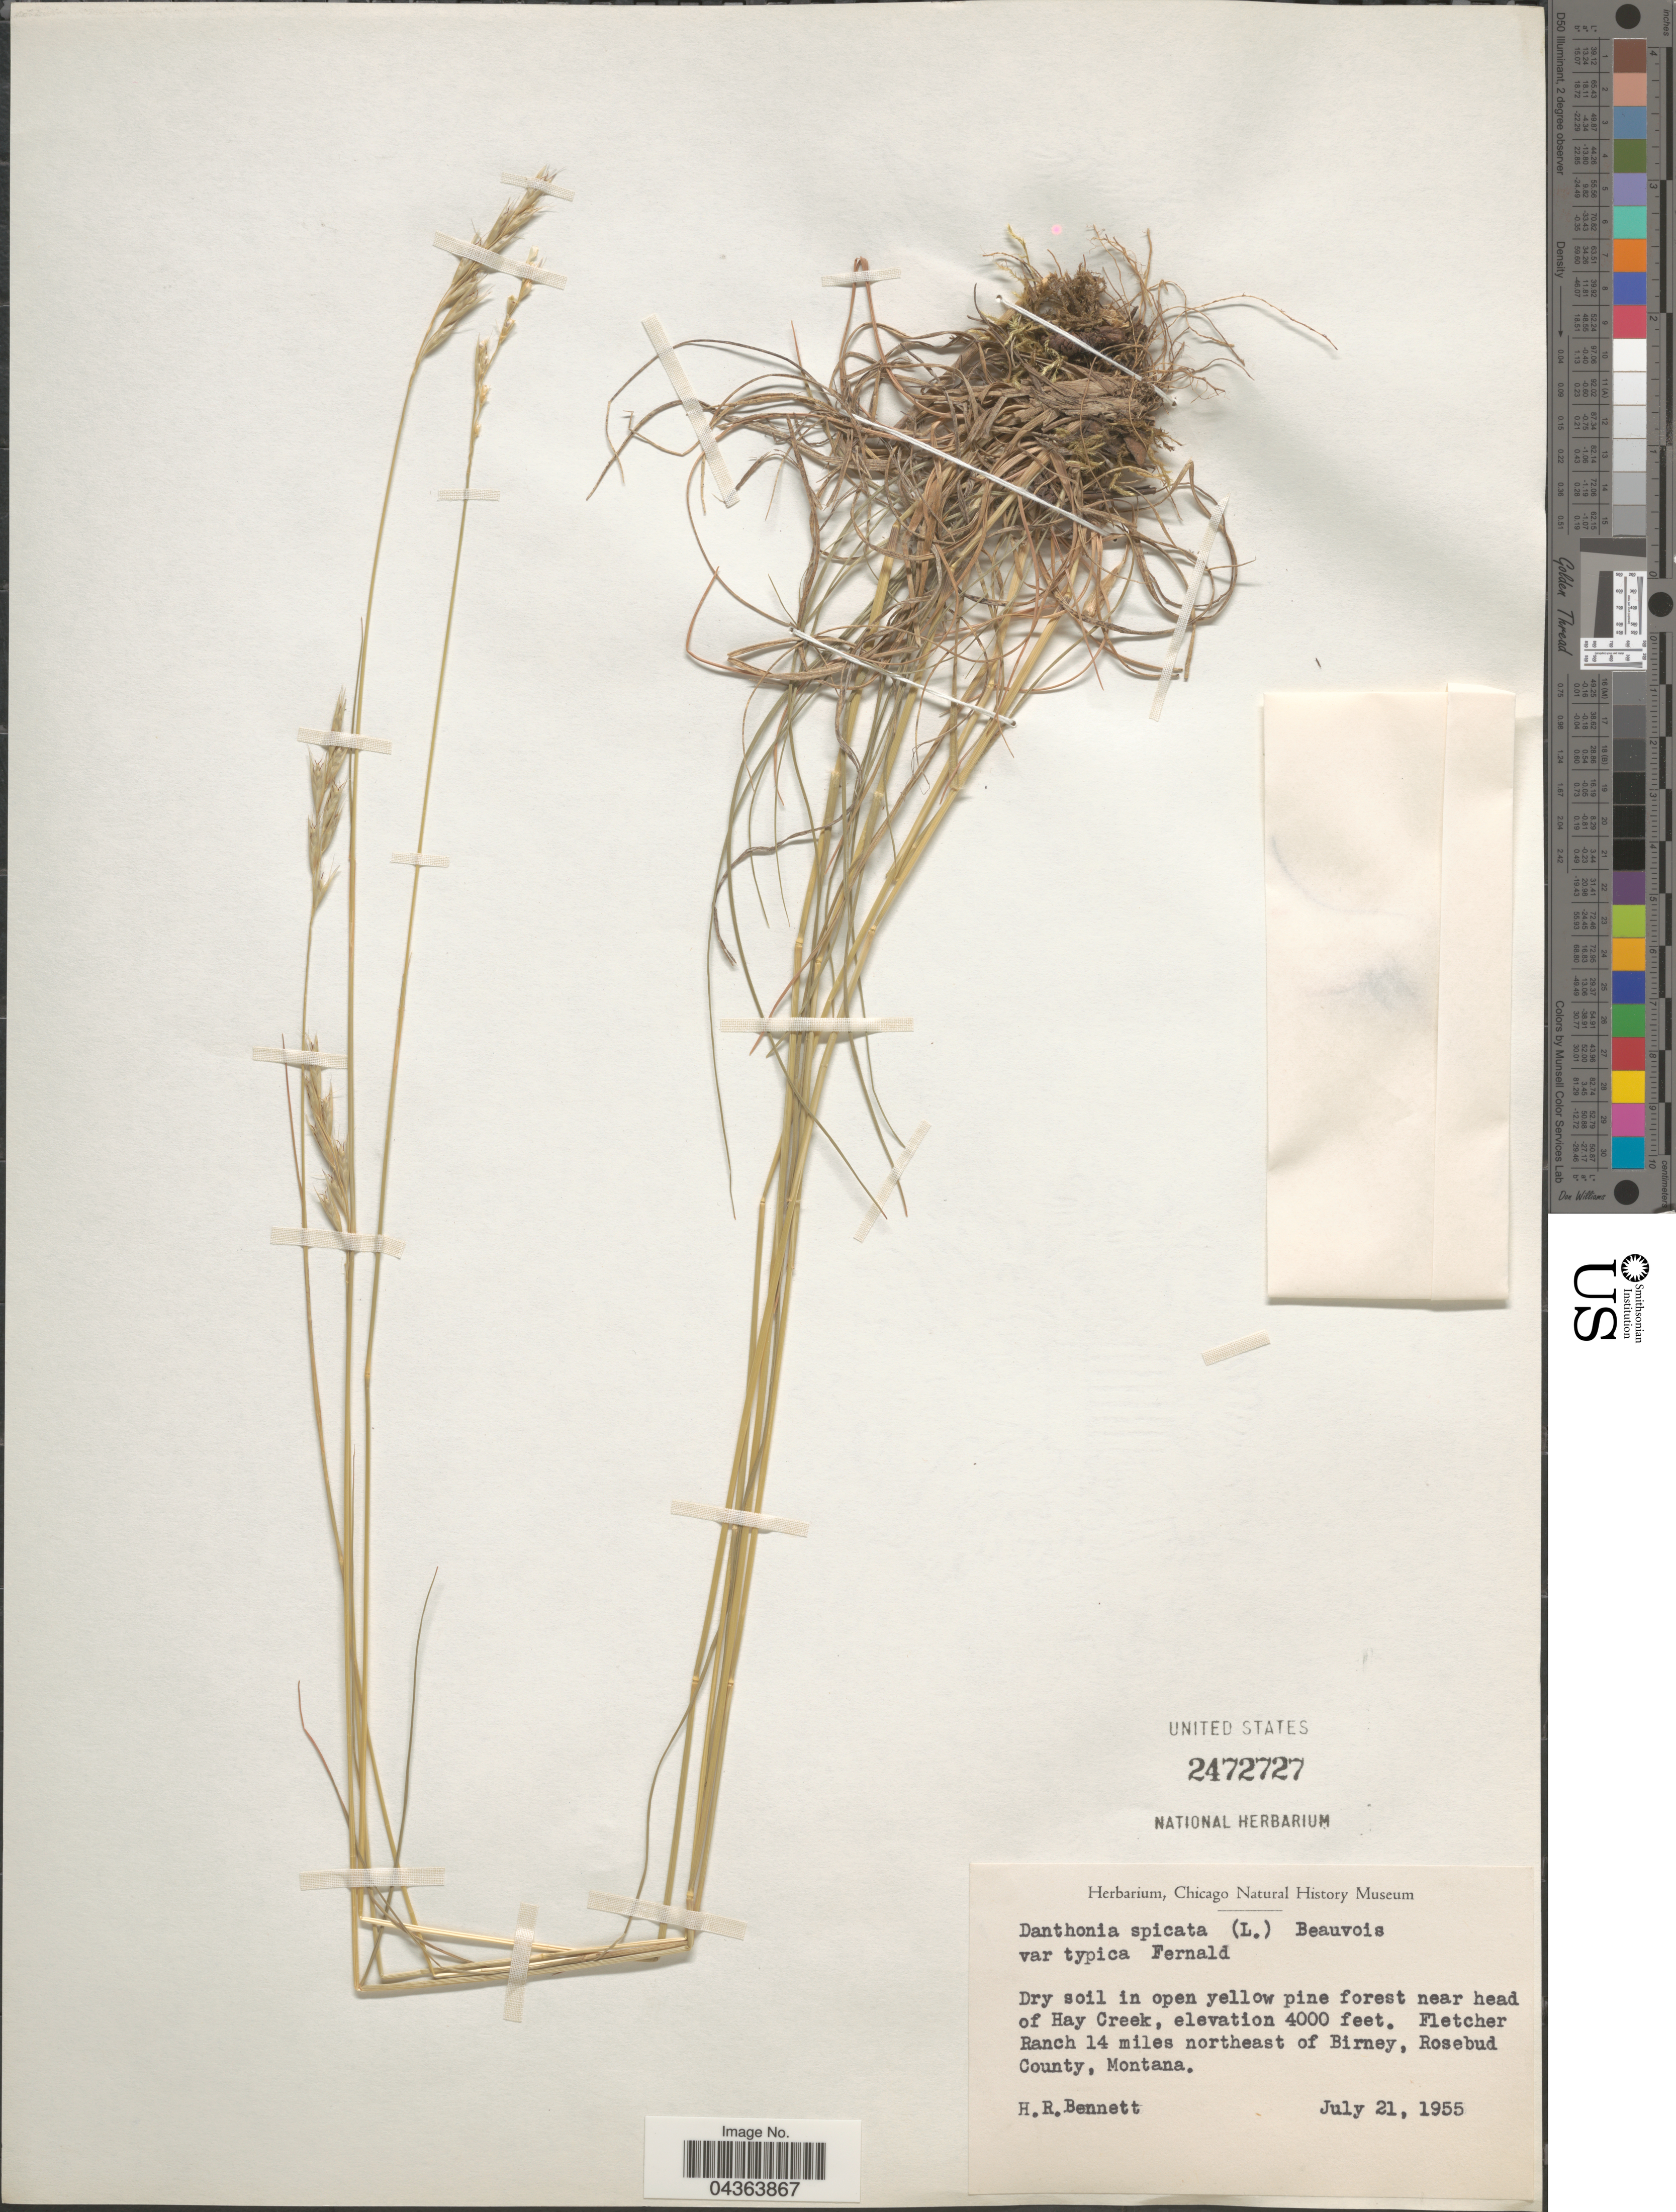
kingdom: Plantae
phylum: Tracheophyta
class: Liliopsida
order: Poales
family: Poaceae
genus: Danthonia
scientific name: Danthonia spicata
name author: (L.) P. Beauv. ex Roem. & Schult.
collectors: H. R. Bennett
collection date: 1955-07-21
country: United States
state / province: Montana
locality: Near head of Hay Creek. Fletcher Ranch 14 miles northeast of Birney, Rosebud County.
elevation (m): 1219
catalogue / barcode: US 2472727